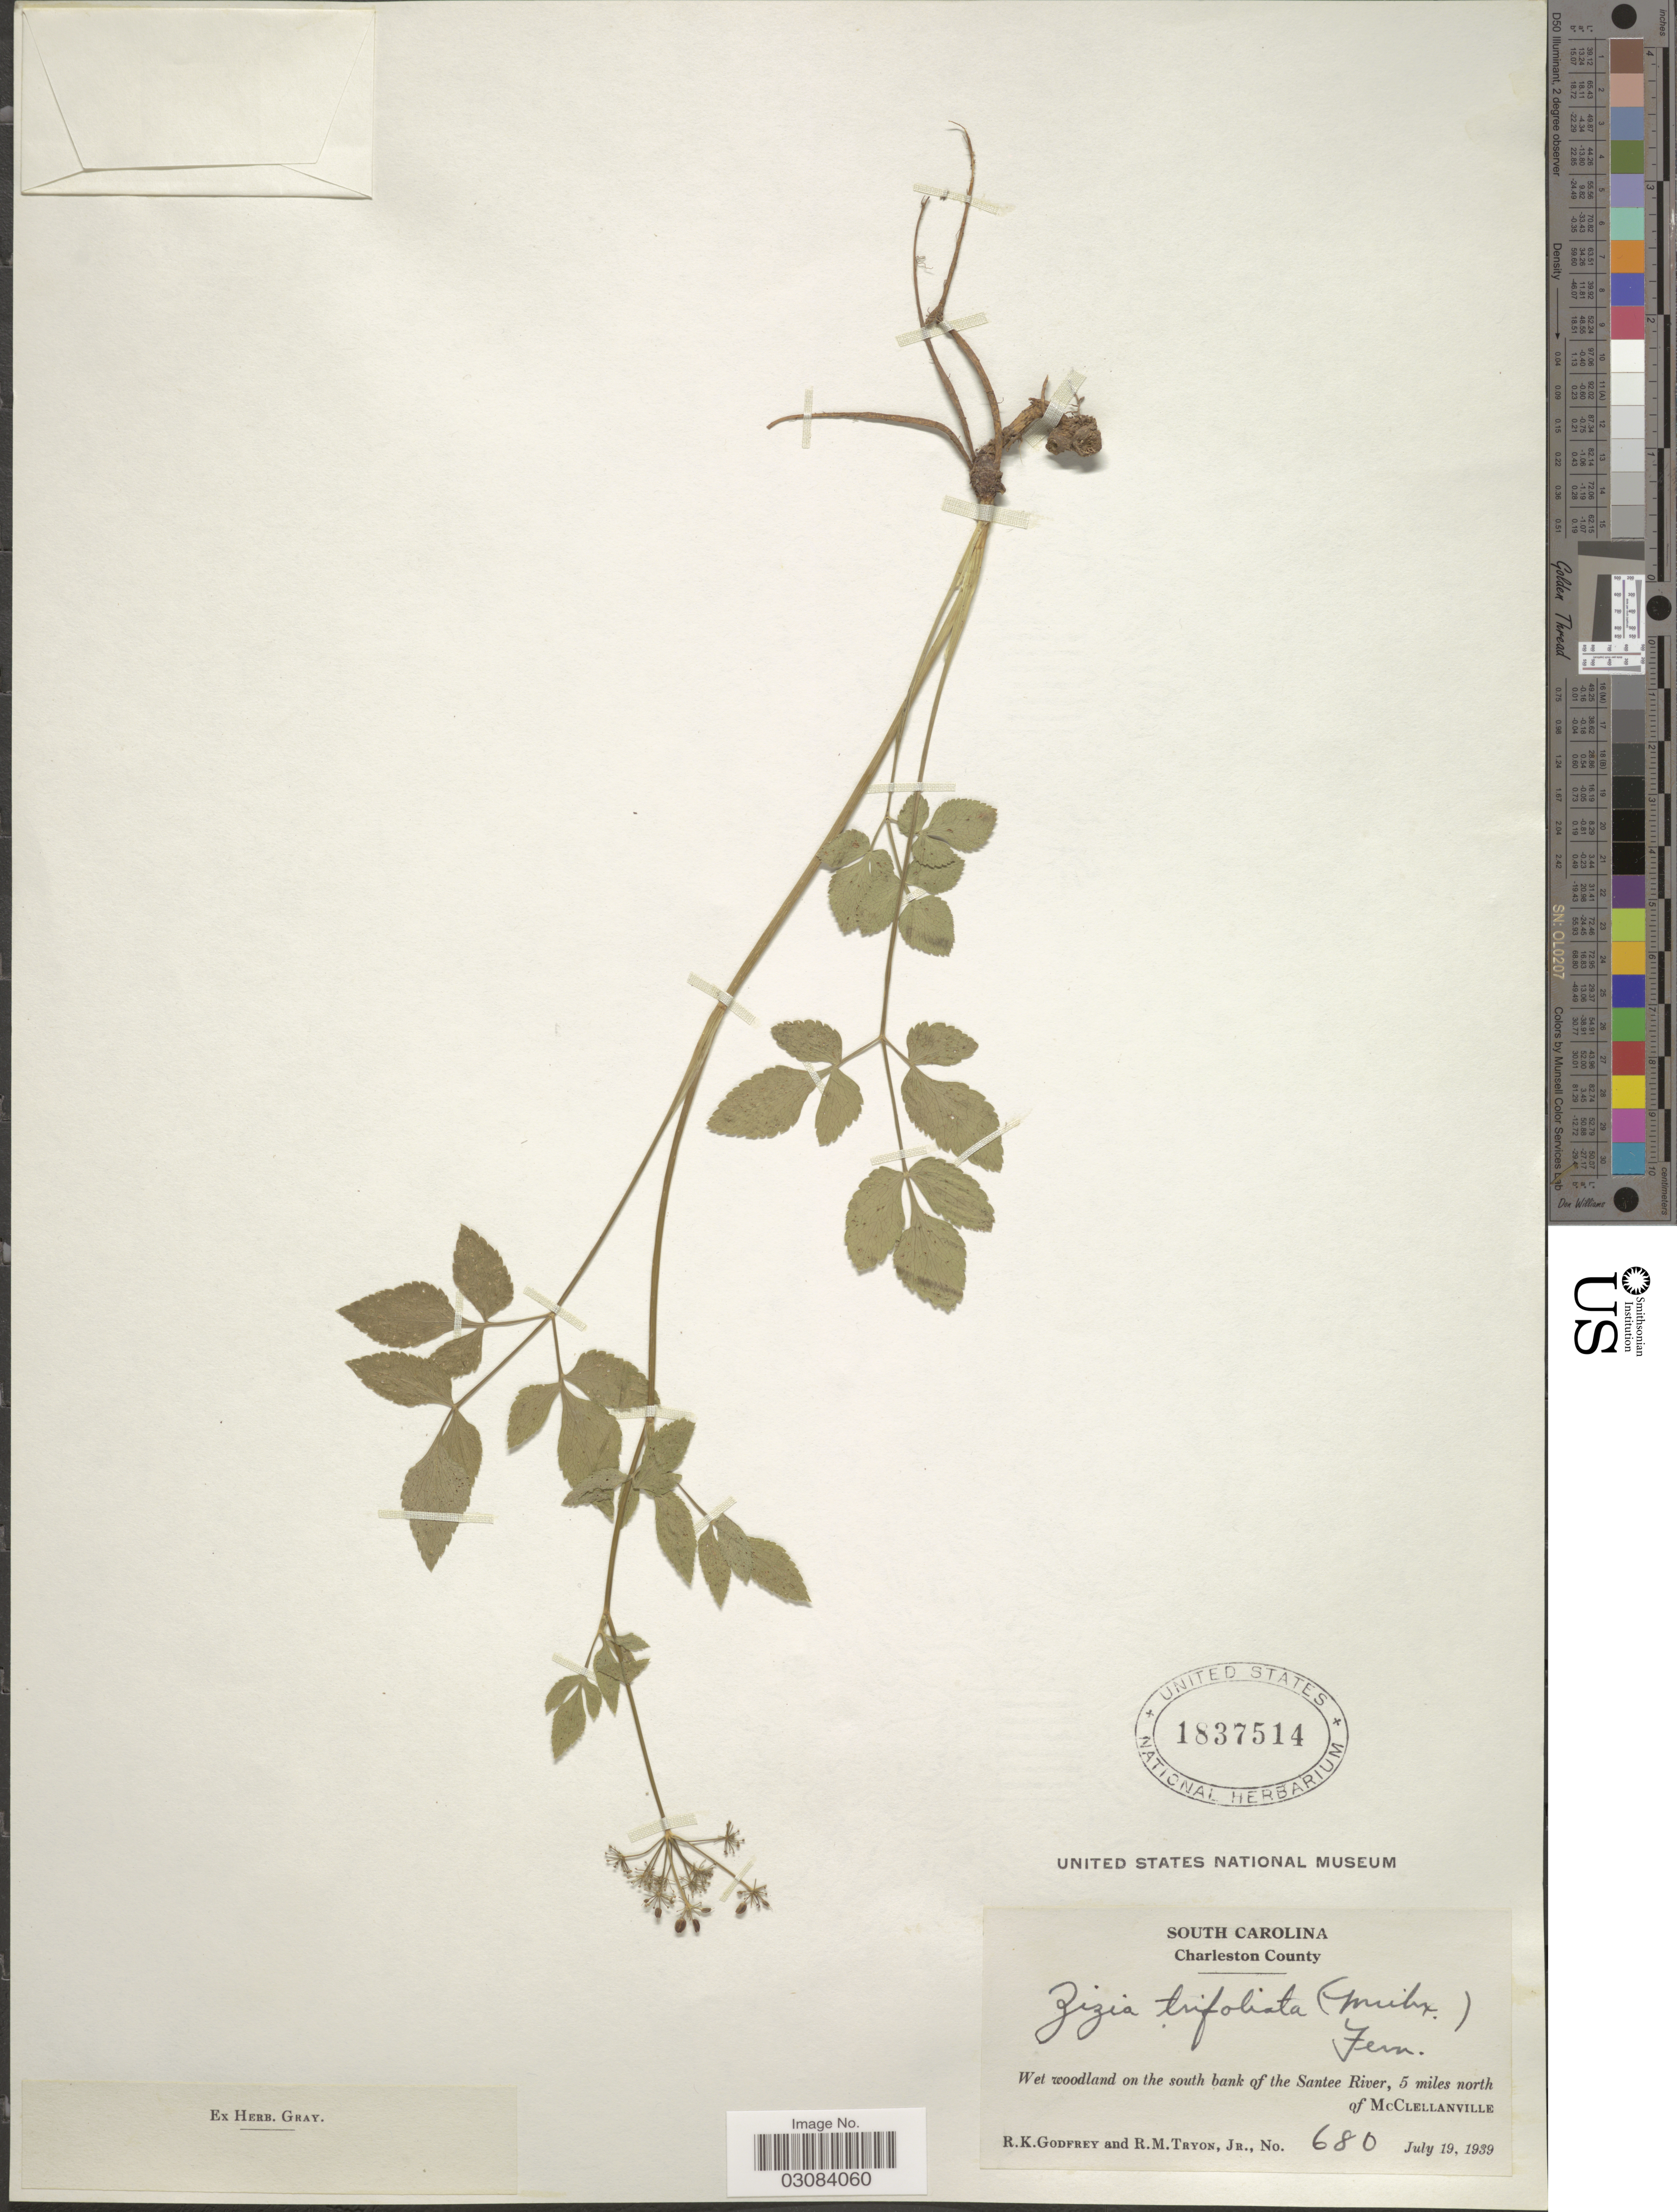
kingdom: Plantae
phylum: Tracheophyta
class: Magnoliopsida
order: Apiales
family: Apiaceae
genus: Zizia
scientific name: Zizia trifoliata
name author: (Michx.) Fernald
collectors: R. K. Godfrey & R. Tryon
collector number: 680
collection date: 1939-07-19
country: United States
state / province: South Carolina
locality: Charleston County. Wet woodland on the south bank of the Santee River, 5 miles north of McClellanville.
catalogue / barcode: US 1837514